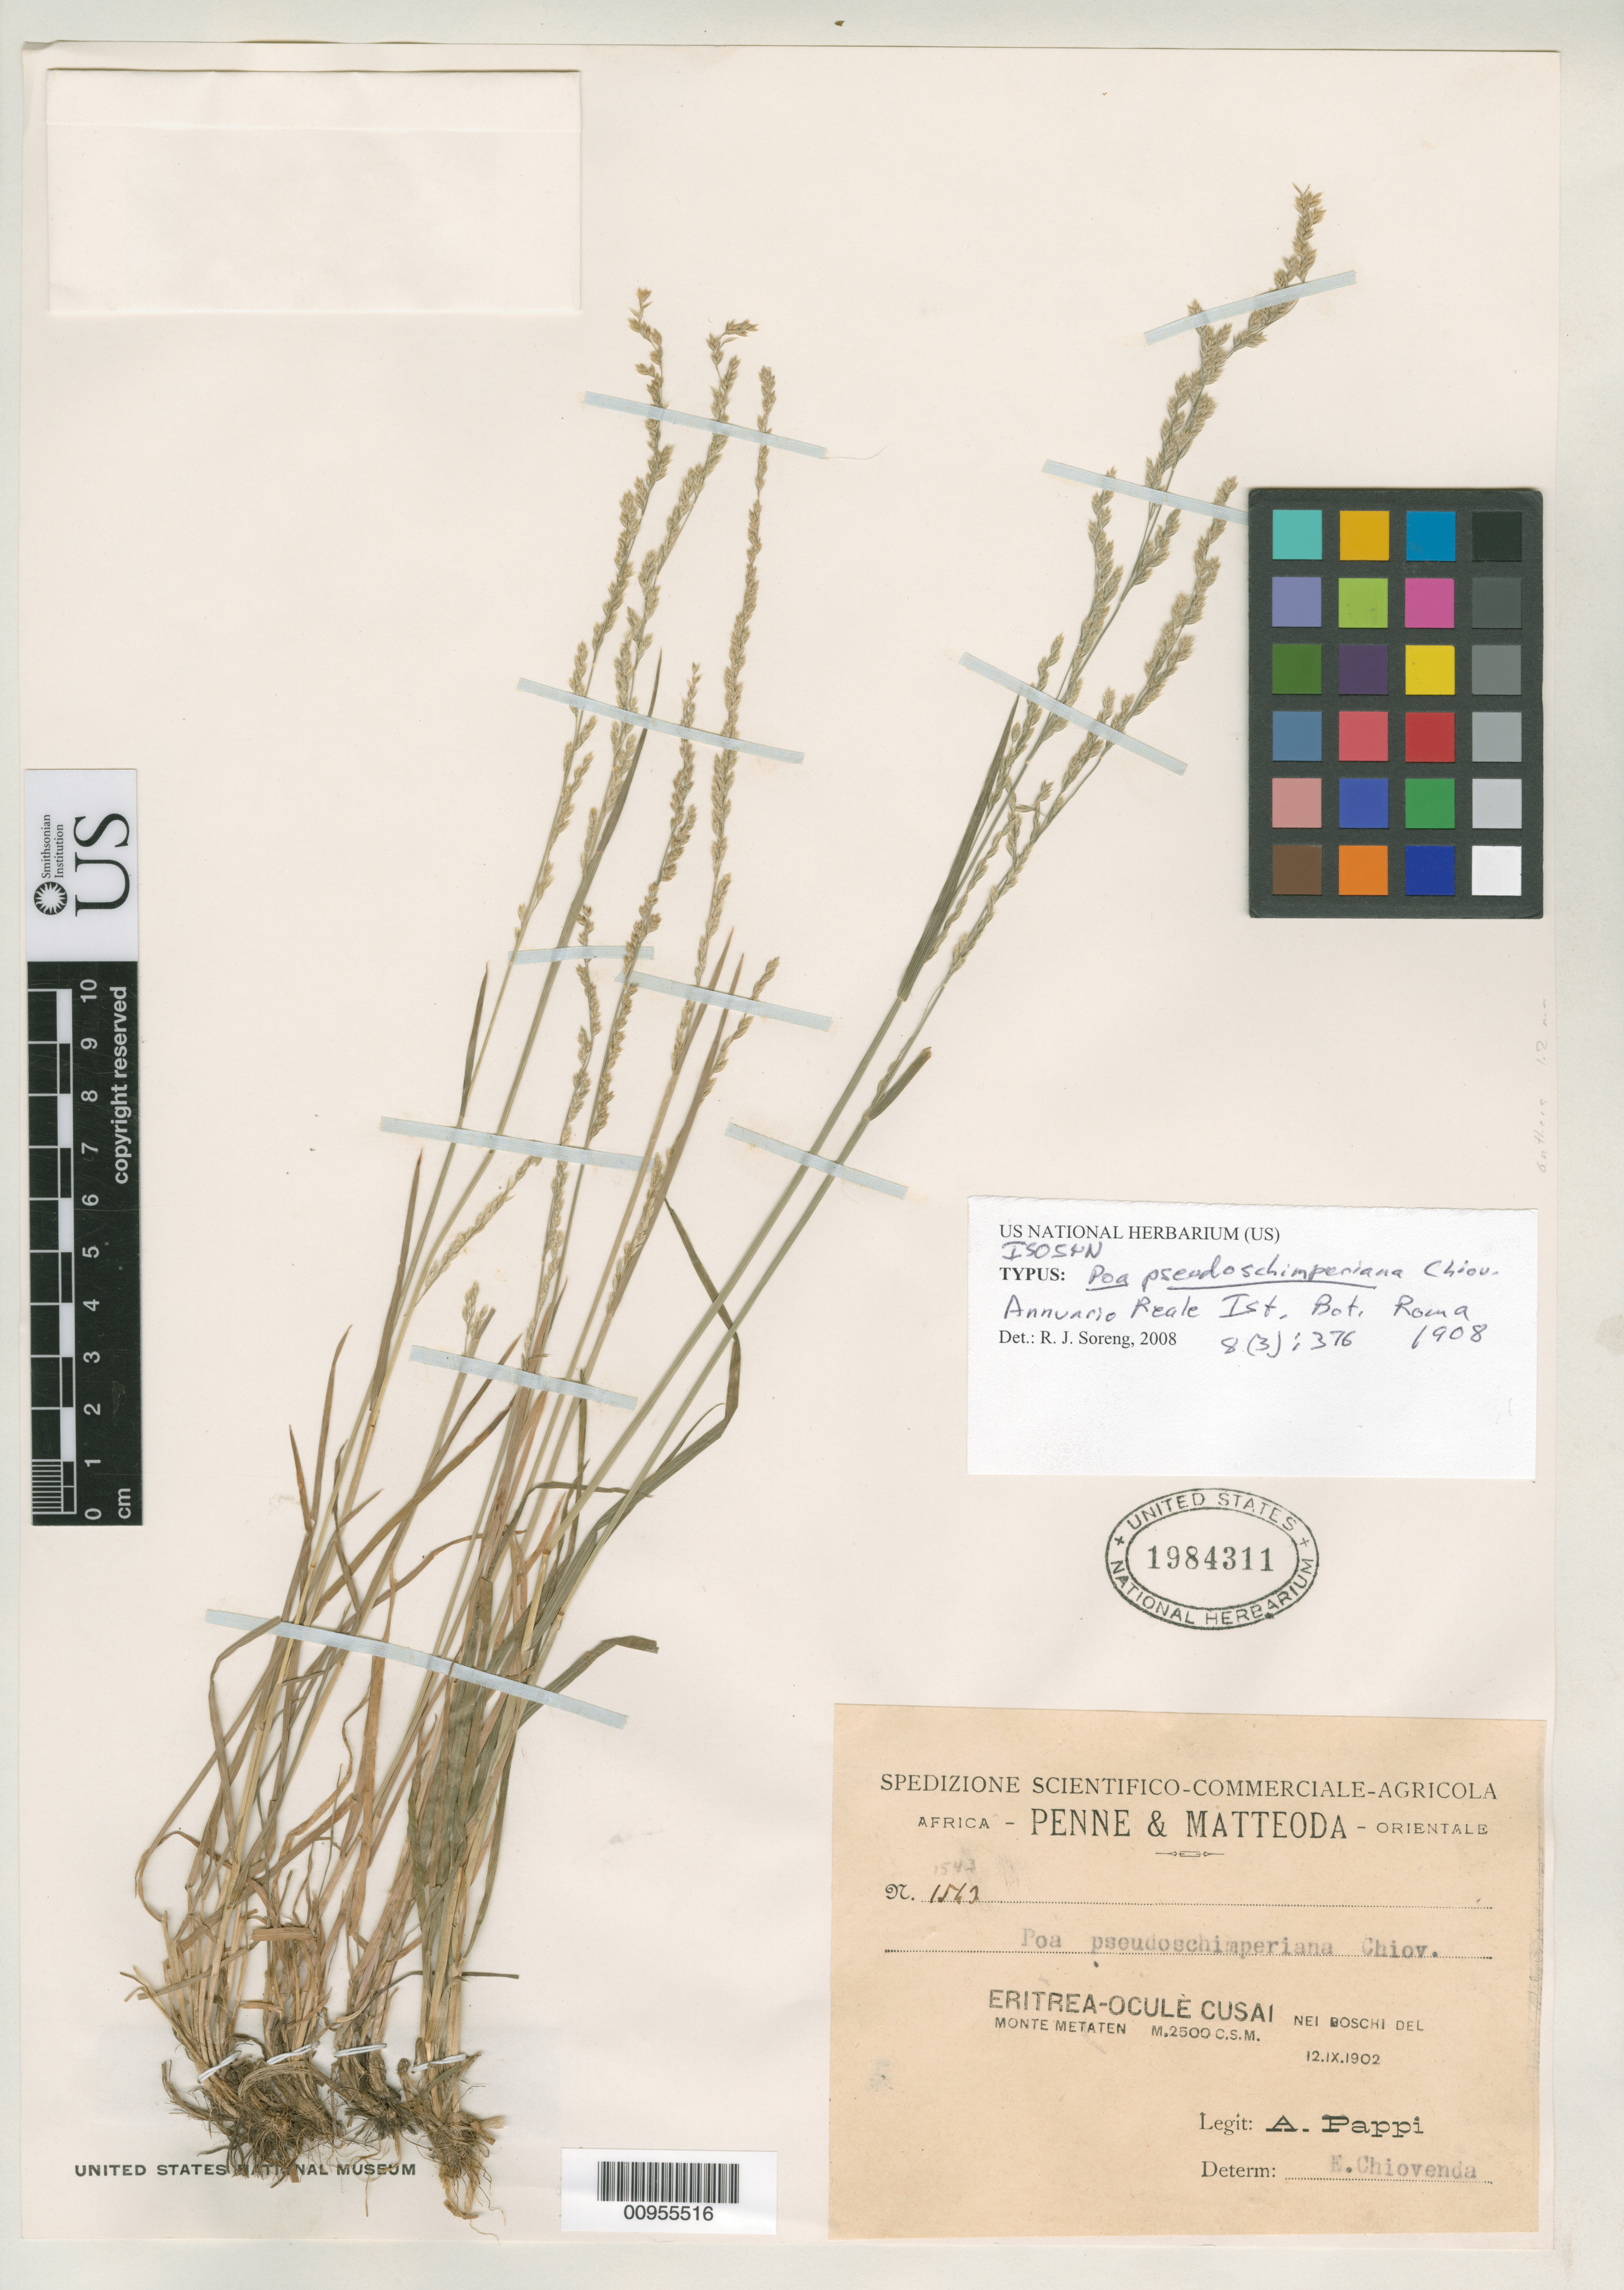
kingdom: Plantae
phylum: Tracheophyta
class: Liliopsida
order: Poales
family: Poaceae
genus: Poa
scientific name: Poa pseudoschimperiana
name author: Chiov.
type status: Isosyntype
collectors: A. Pappi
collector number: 1543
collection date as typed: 12 Sep 1902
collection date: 1902-09-12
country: Eritrea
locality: Eritrea: Ocule Cusai nei boschi del Monte Metaten.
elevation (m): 2500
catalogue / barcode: US 1984311